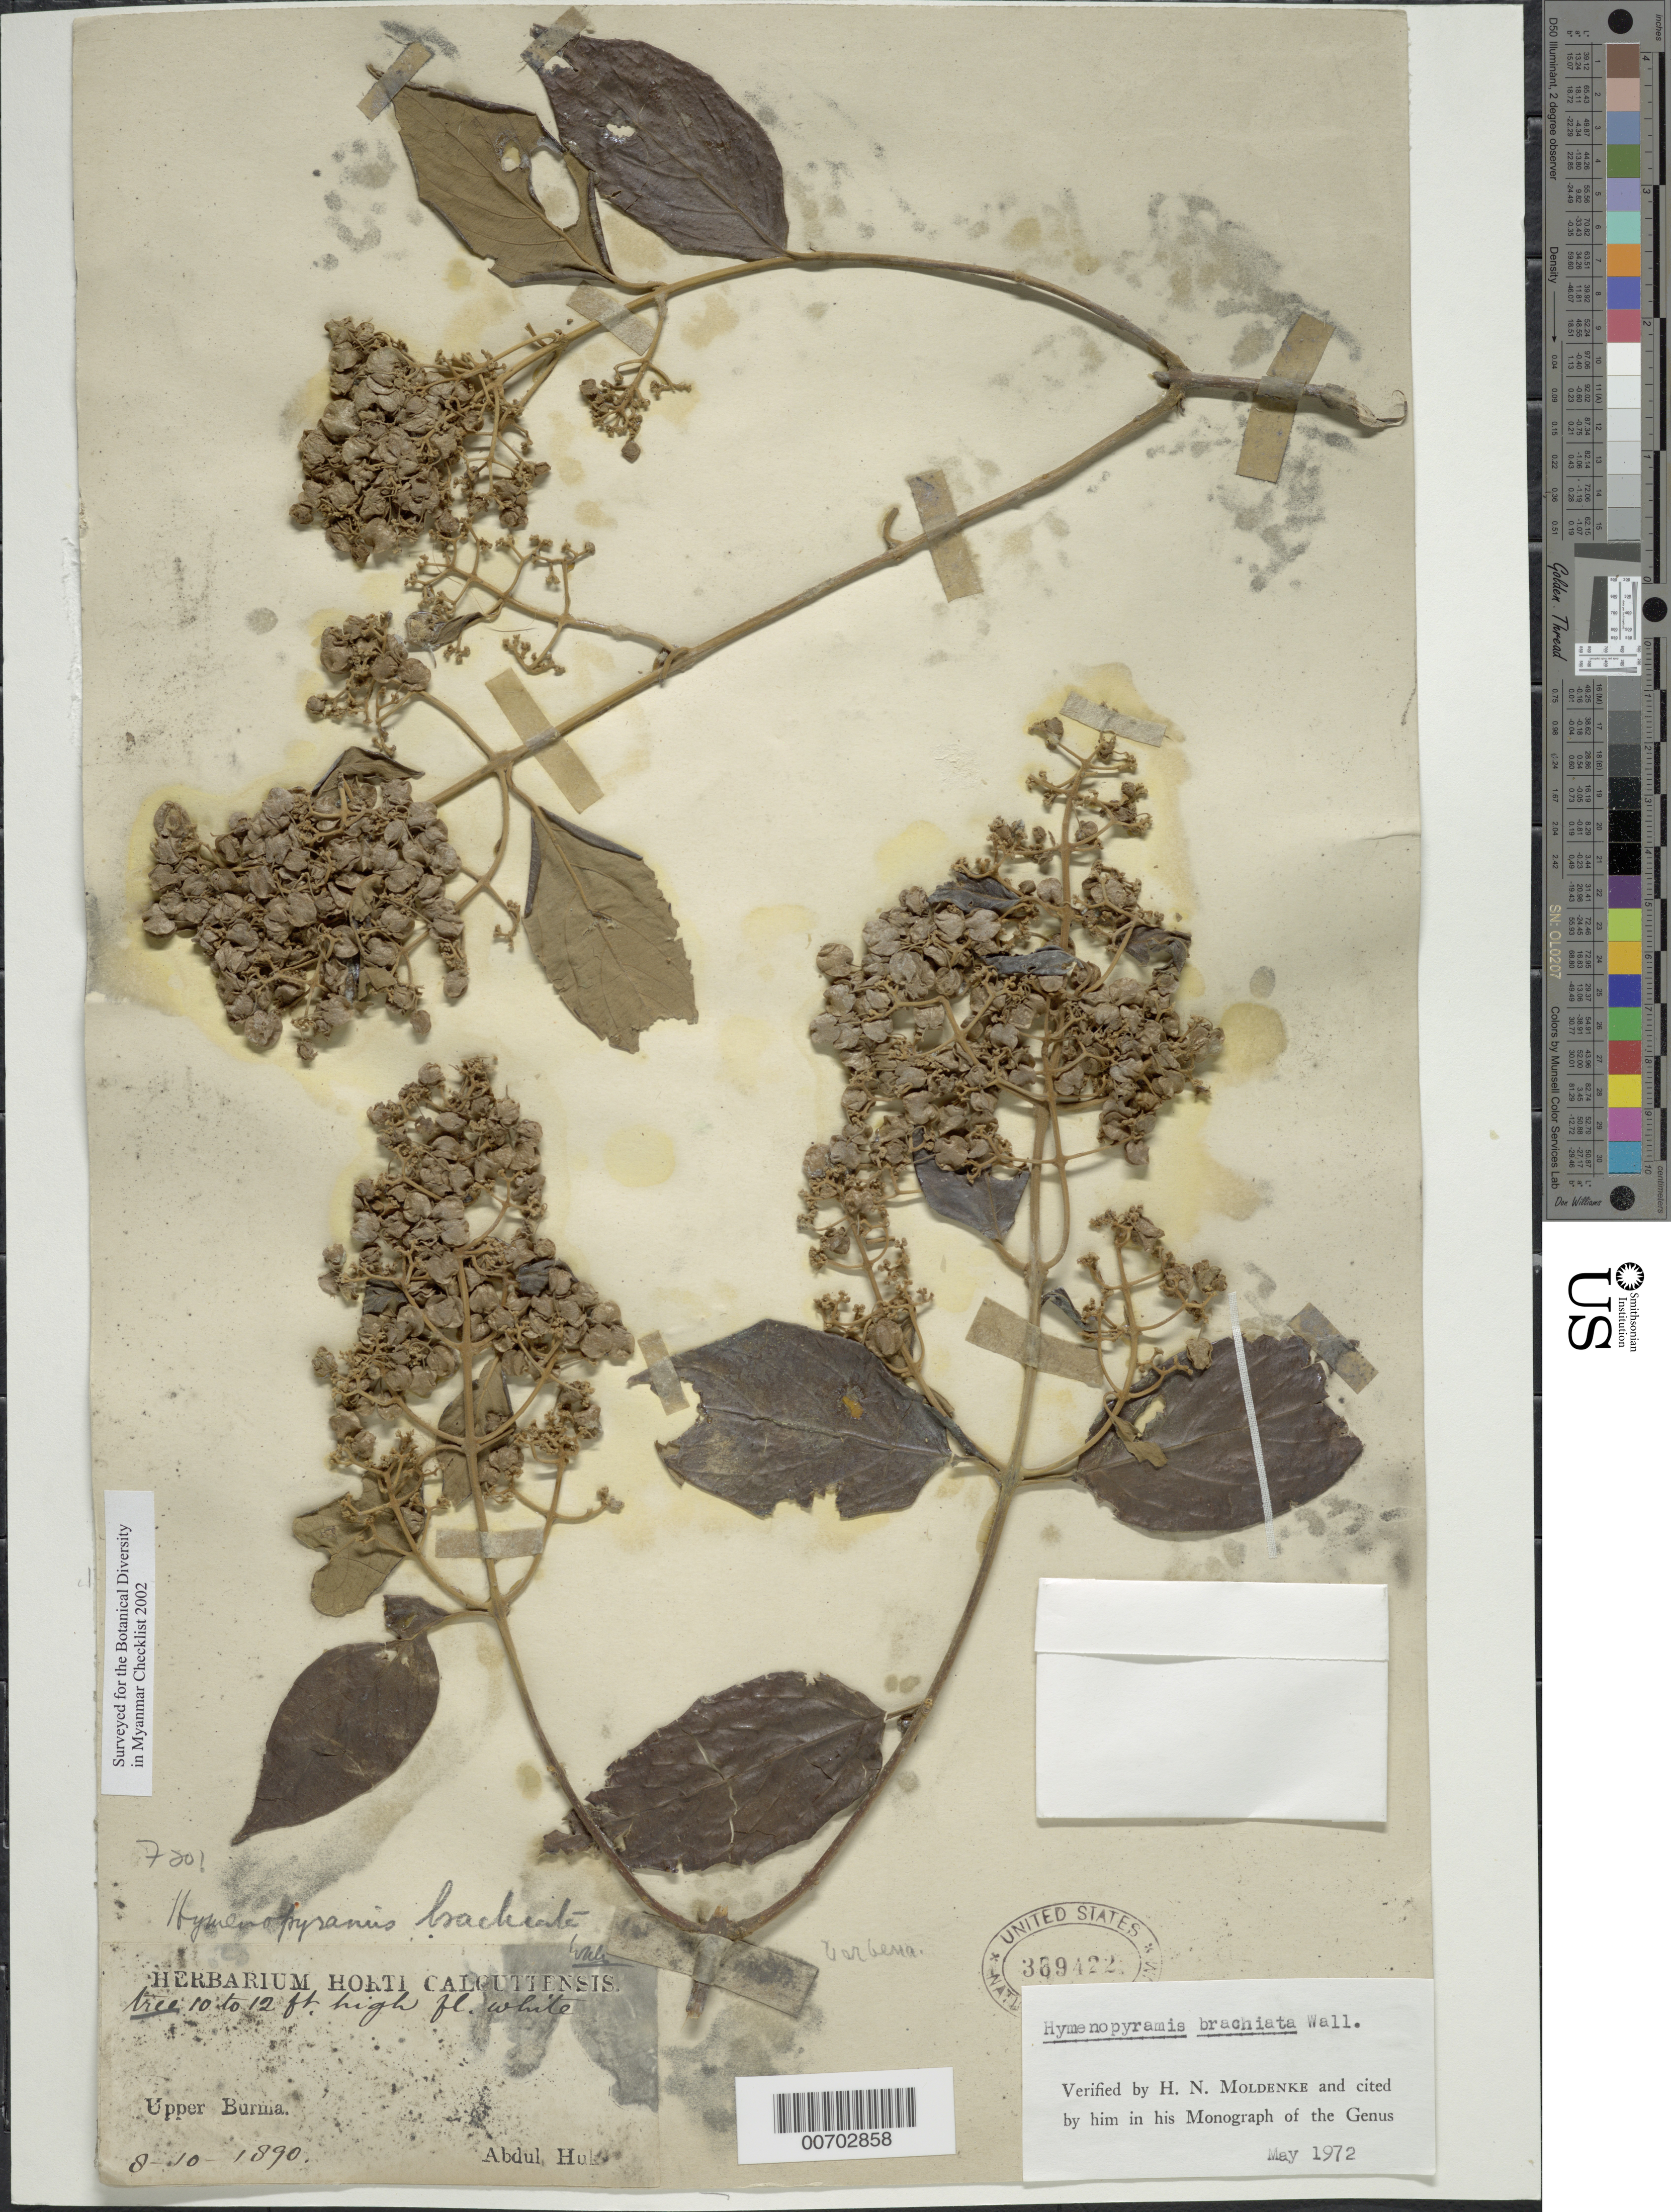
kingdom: Plantae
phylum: Tracheophyta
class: Magnoliopsida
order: Lamiales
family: Lamiaceae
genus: Hymenopyramis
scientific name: Hymenopyramis brachiata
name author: Wall.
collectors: A. Huk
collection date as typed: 08 Oct 1890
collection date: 1890-10-08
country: Myanmar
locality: Upper Burma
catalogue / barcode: US 369422